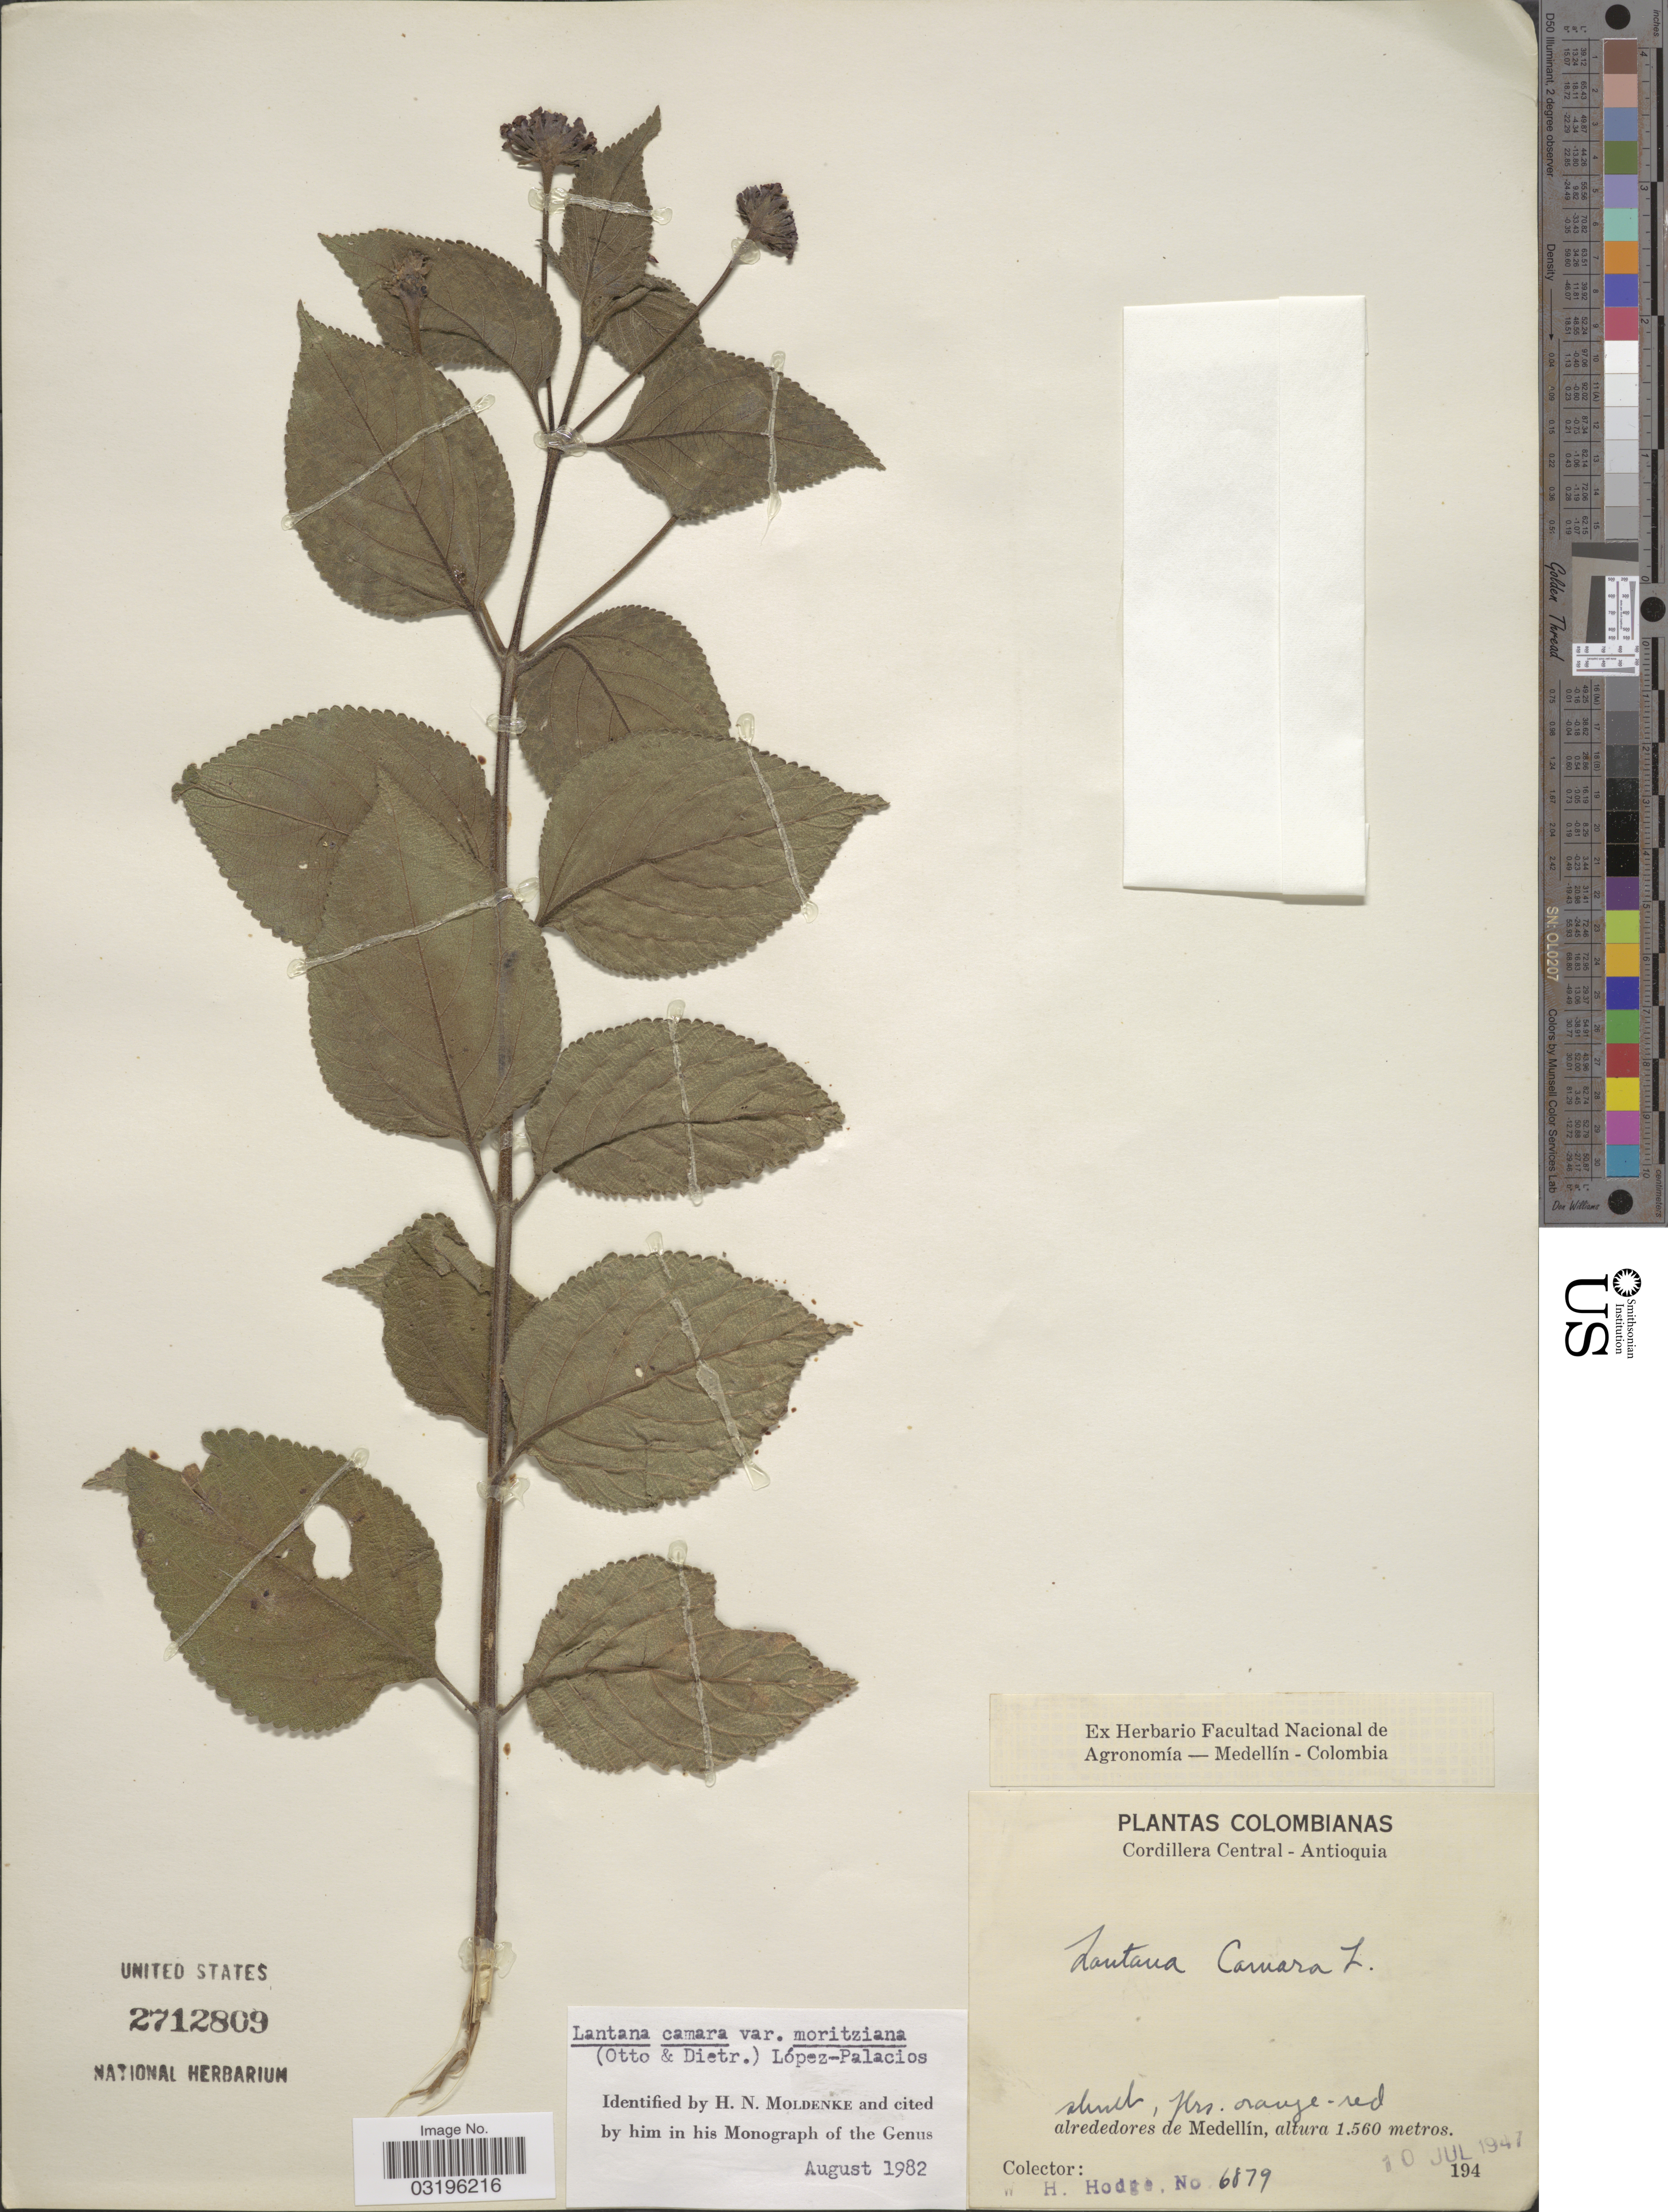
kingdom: Plantae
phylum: Tracheophyta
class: Magnoliopsida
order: Lamiales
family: Verbenaceae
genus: Lantana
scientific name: Lantana camara var. moritziana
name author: (Otto & A. Dietr.) López-Pal.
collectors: W. Hodge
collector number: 6879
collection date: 1947-07-10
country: Colombia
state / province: Antioquia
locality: Cordillera Central. Alrededores de Medellín.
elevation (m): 1560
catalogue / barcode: US 2712809